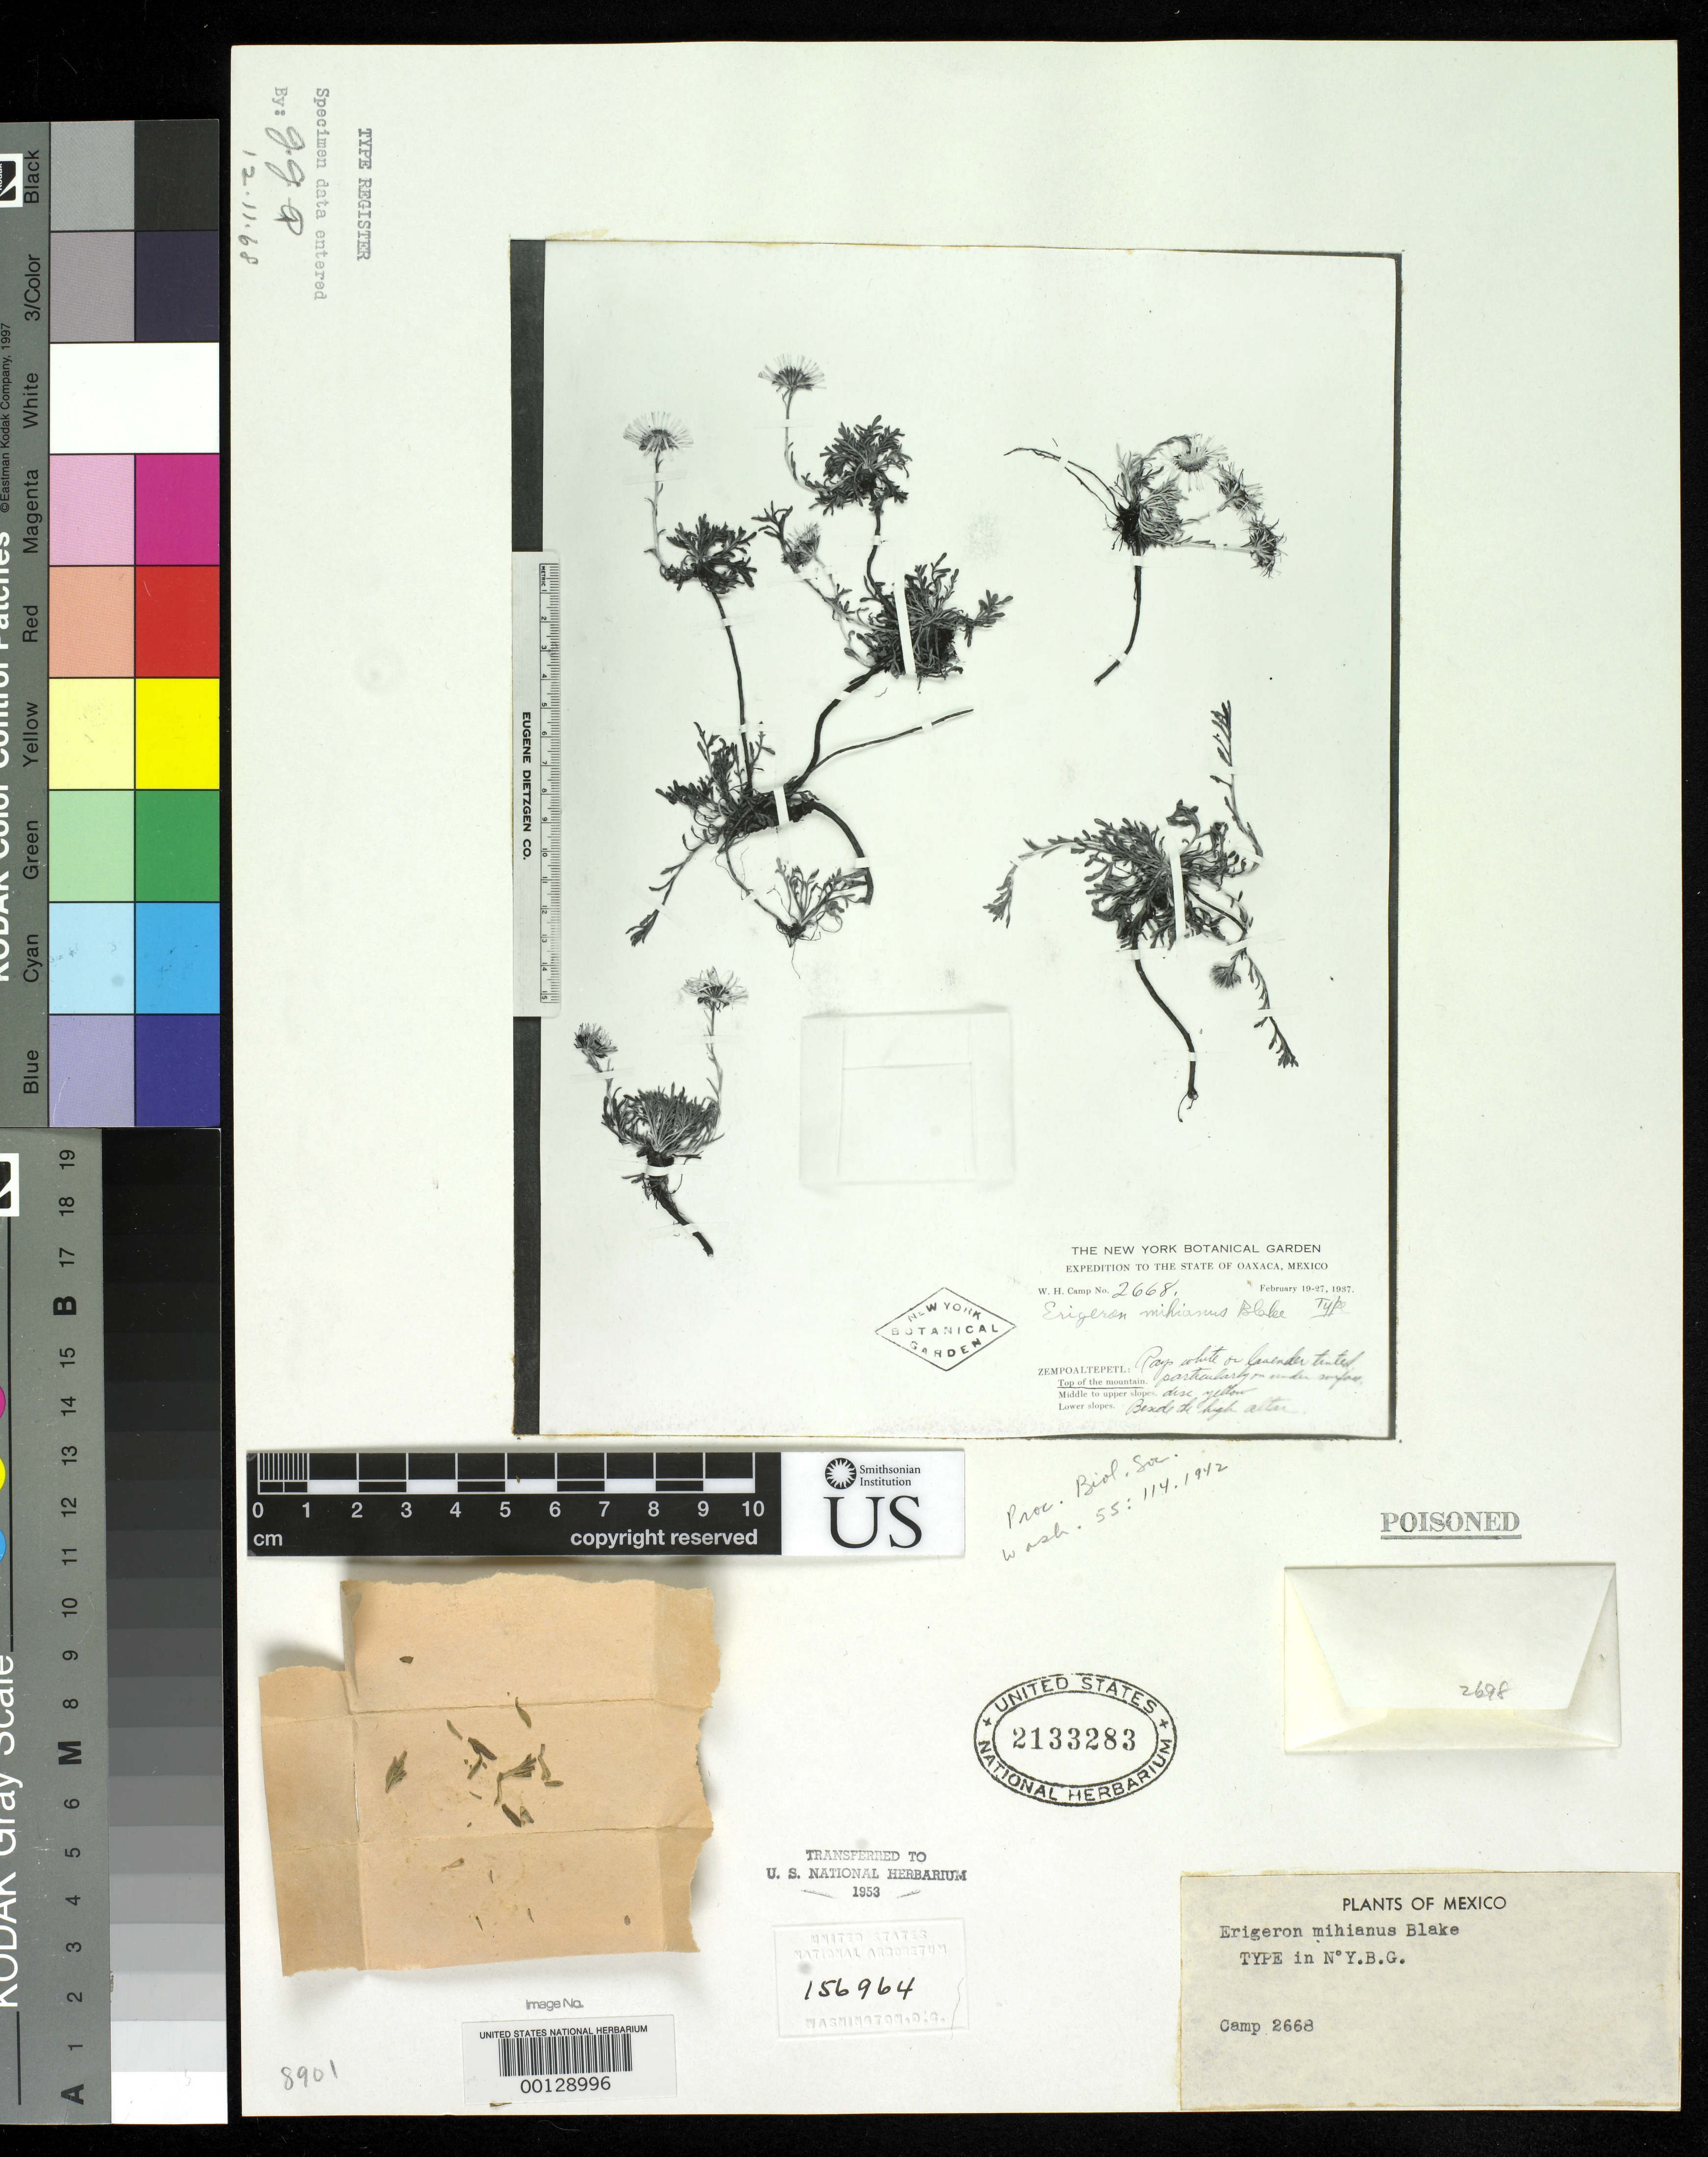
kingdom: Plantae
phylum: Tracheophyta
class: Magnoliopsida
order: Asterales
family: Asteraceae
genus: Erigeron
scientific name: Erigeron mihianus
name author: S.F. Blake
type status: Type Fragment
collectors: W. H. Camp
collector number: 2668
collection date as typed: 19 Feb 1937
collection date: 1937-02-19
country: Mexico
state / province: Oaxaca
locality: Zempoaltepetl.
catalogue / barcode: US 2133283